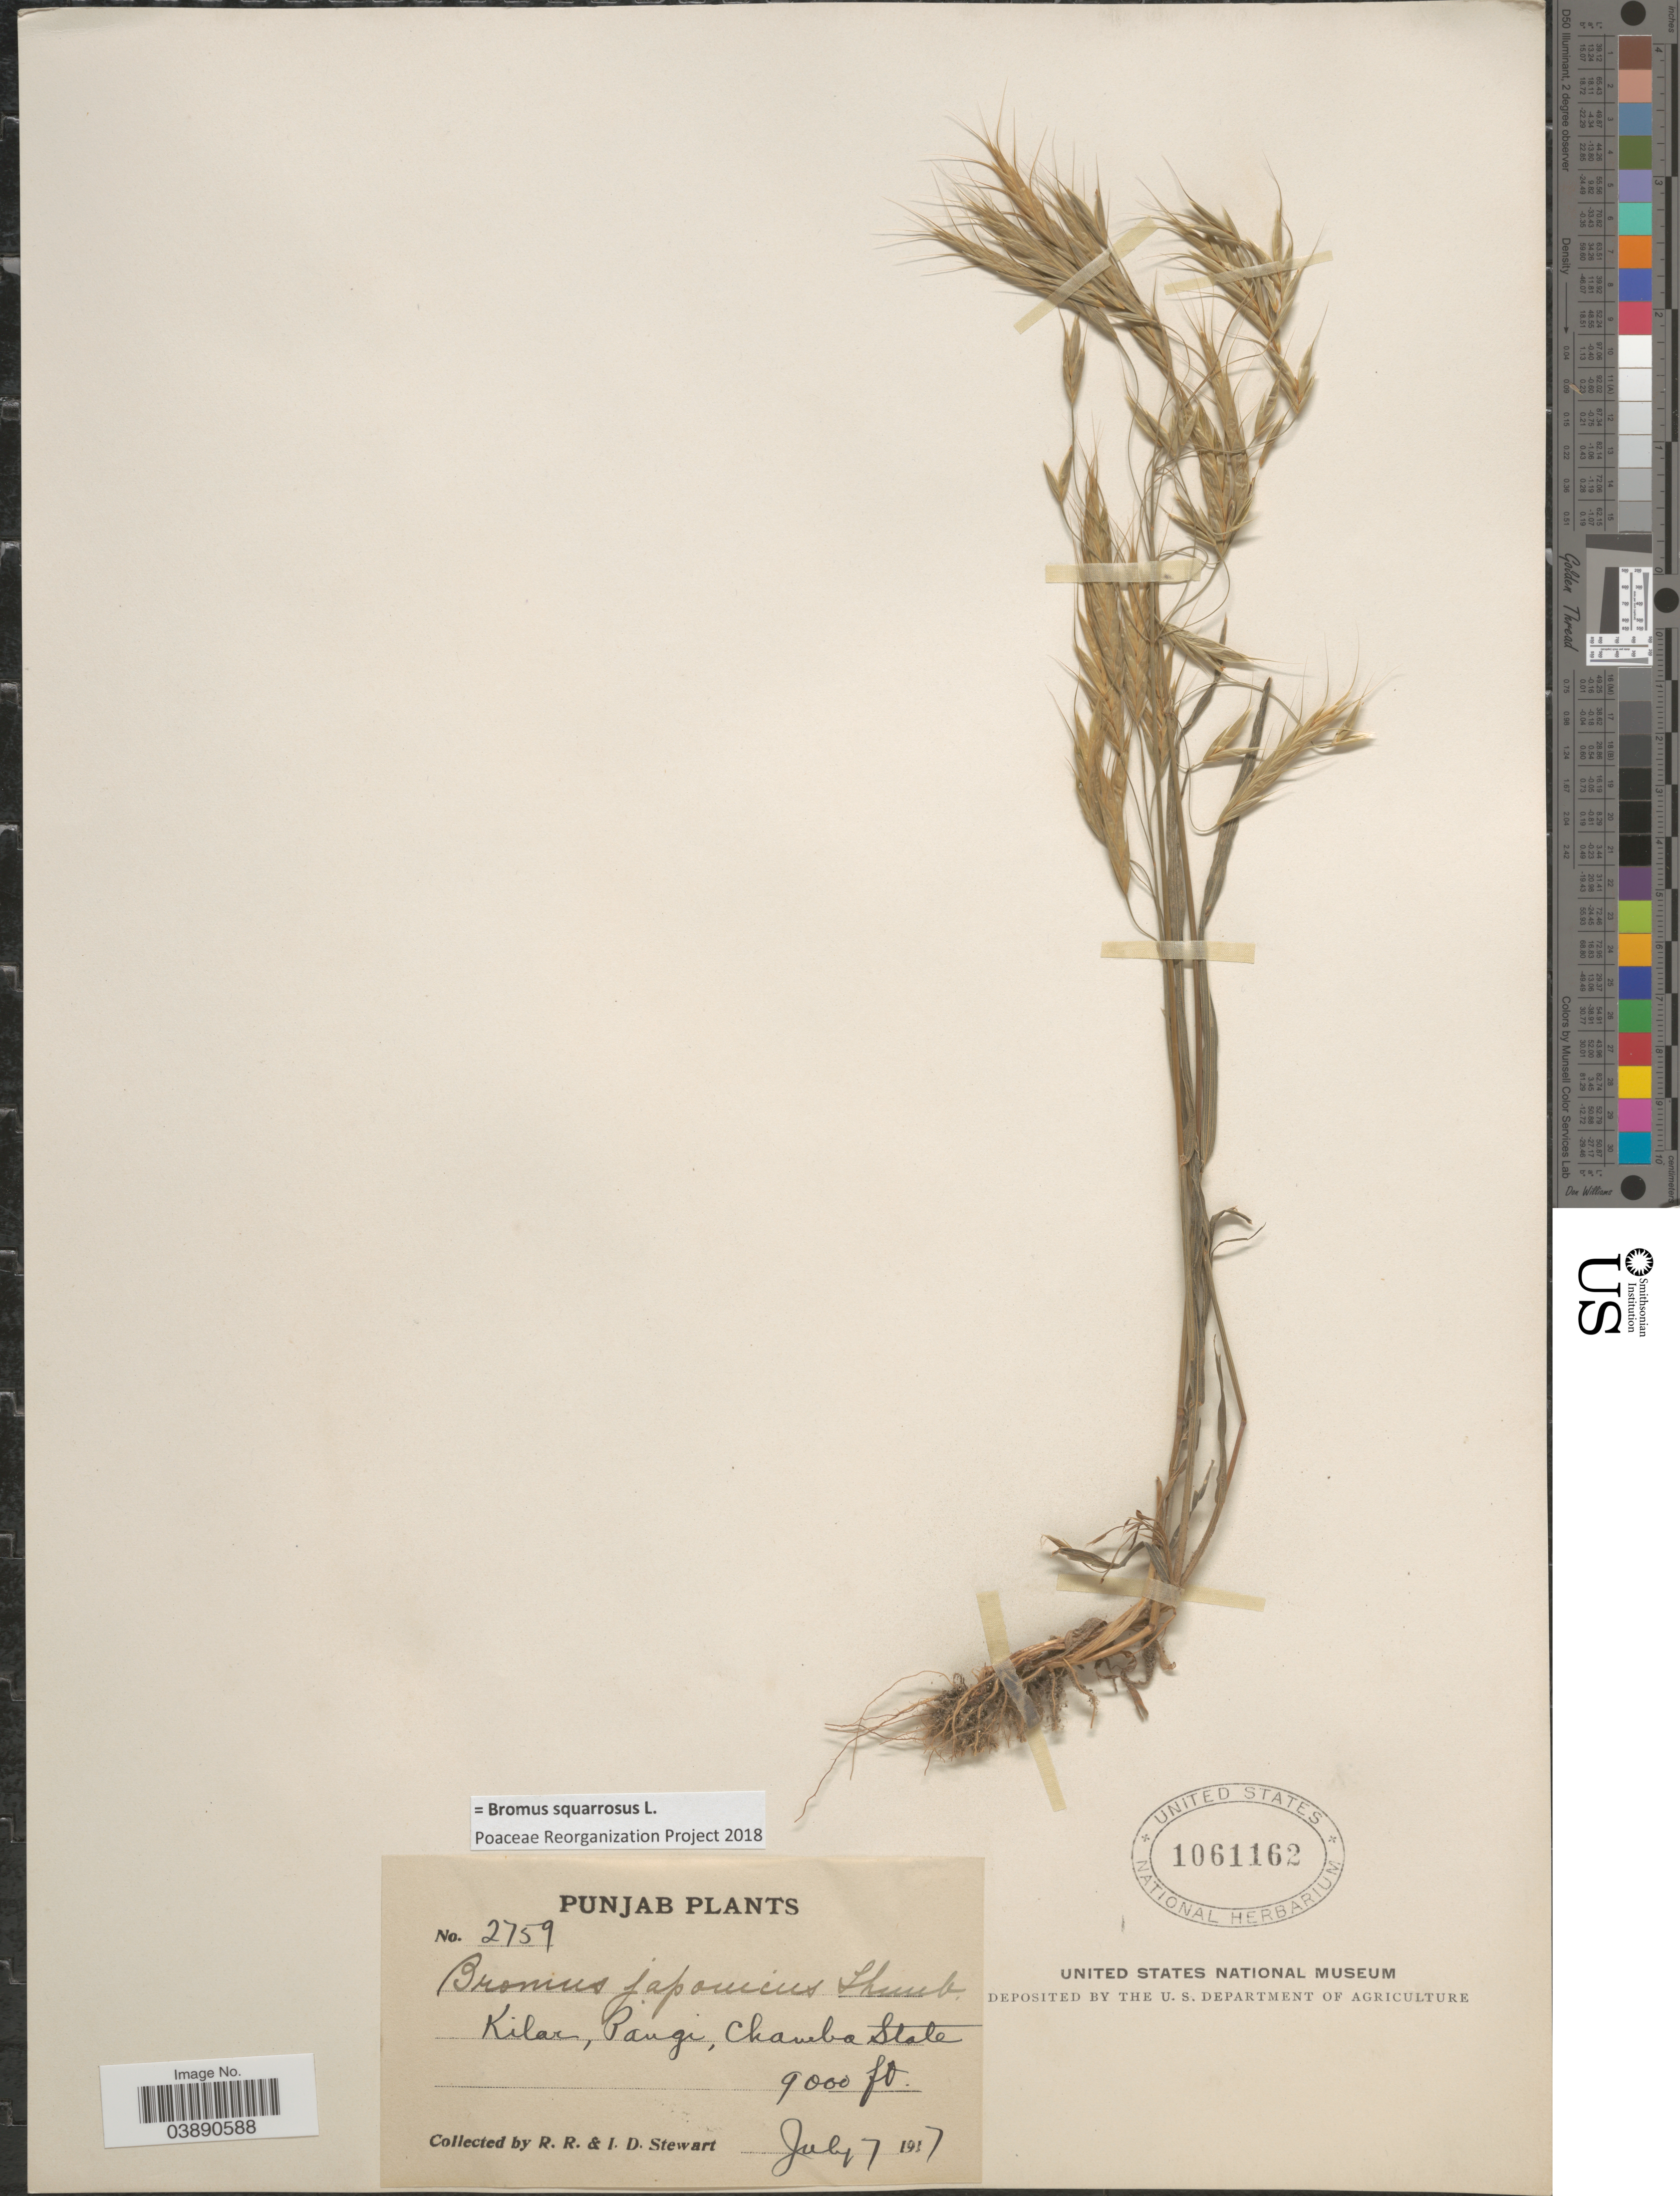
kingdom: Plantae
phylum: Tracheophyta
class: Liliopsida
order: Poales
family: Poaceae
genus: Bromus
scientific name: Bromus squarrosus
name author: L.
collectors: R. Stewart & I. Stewart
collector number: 2759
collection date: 1917-07-07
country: India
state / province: Punjab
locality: Kilar, Pangi, Chamba State.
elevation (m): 2743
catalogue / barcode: US 1061162